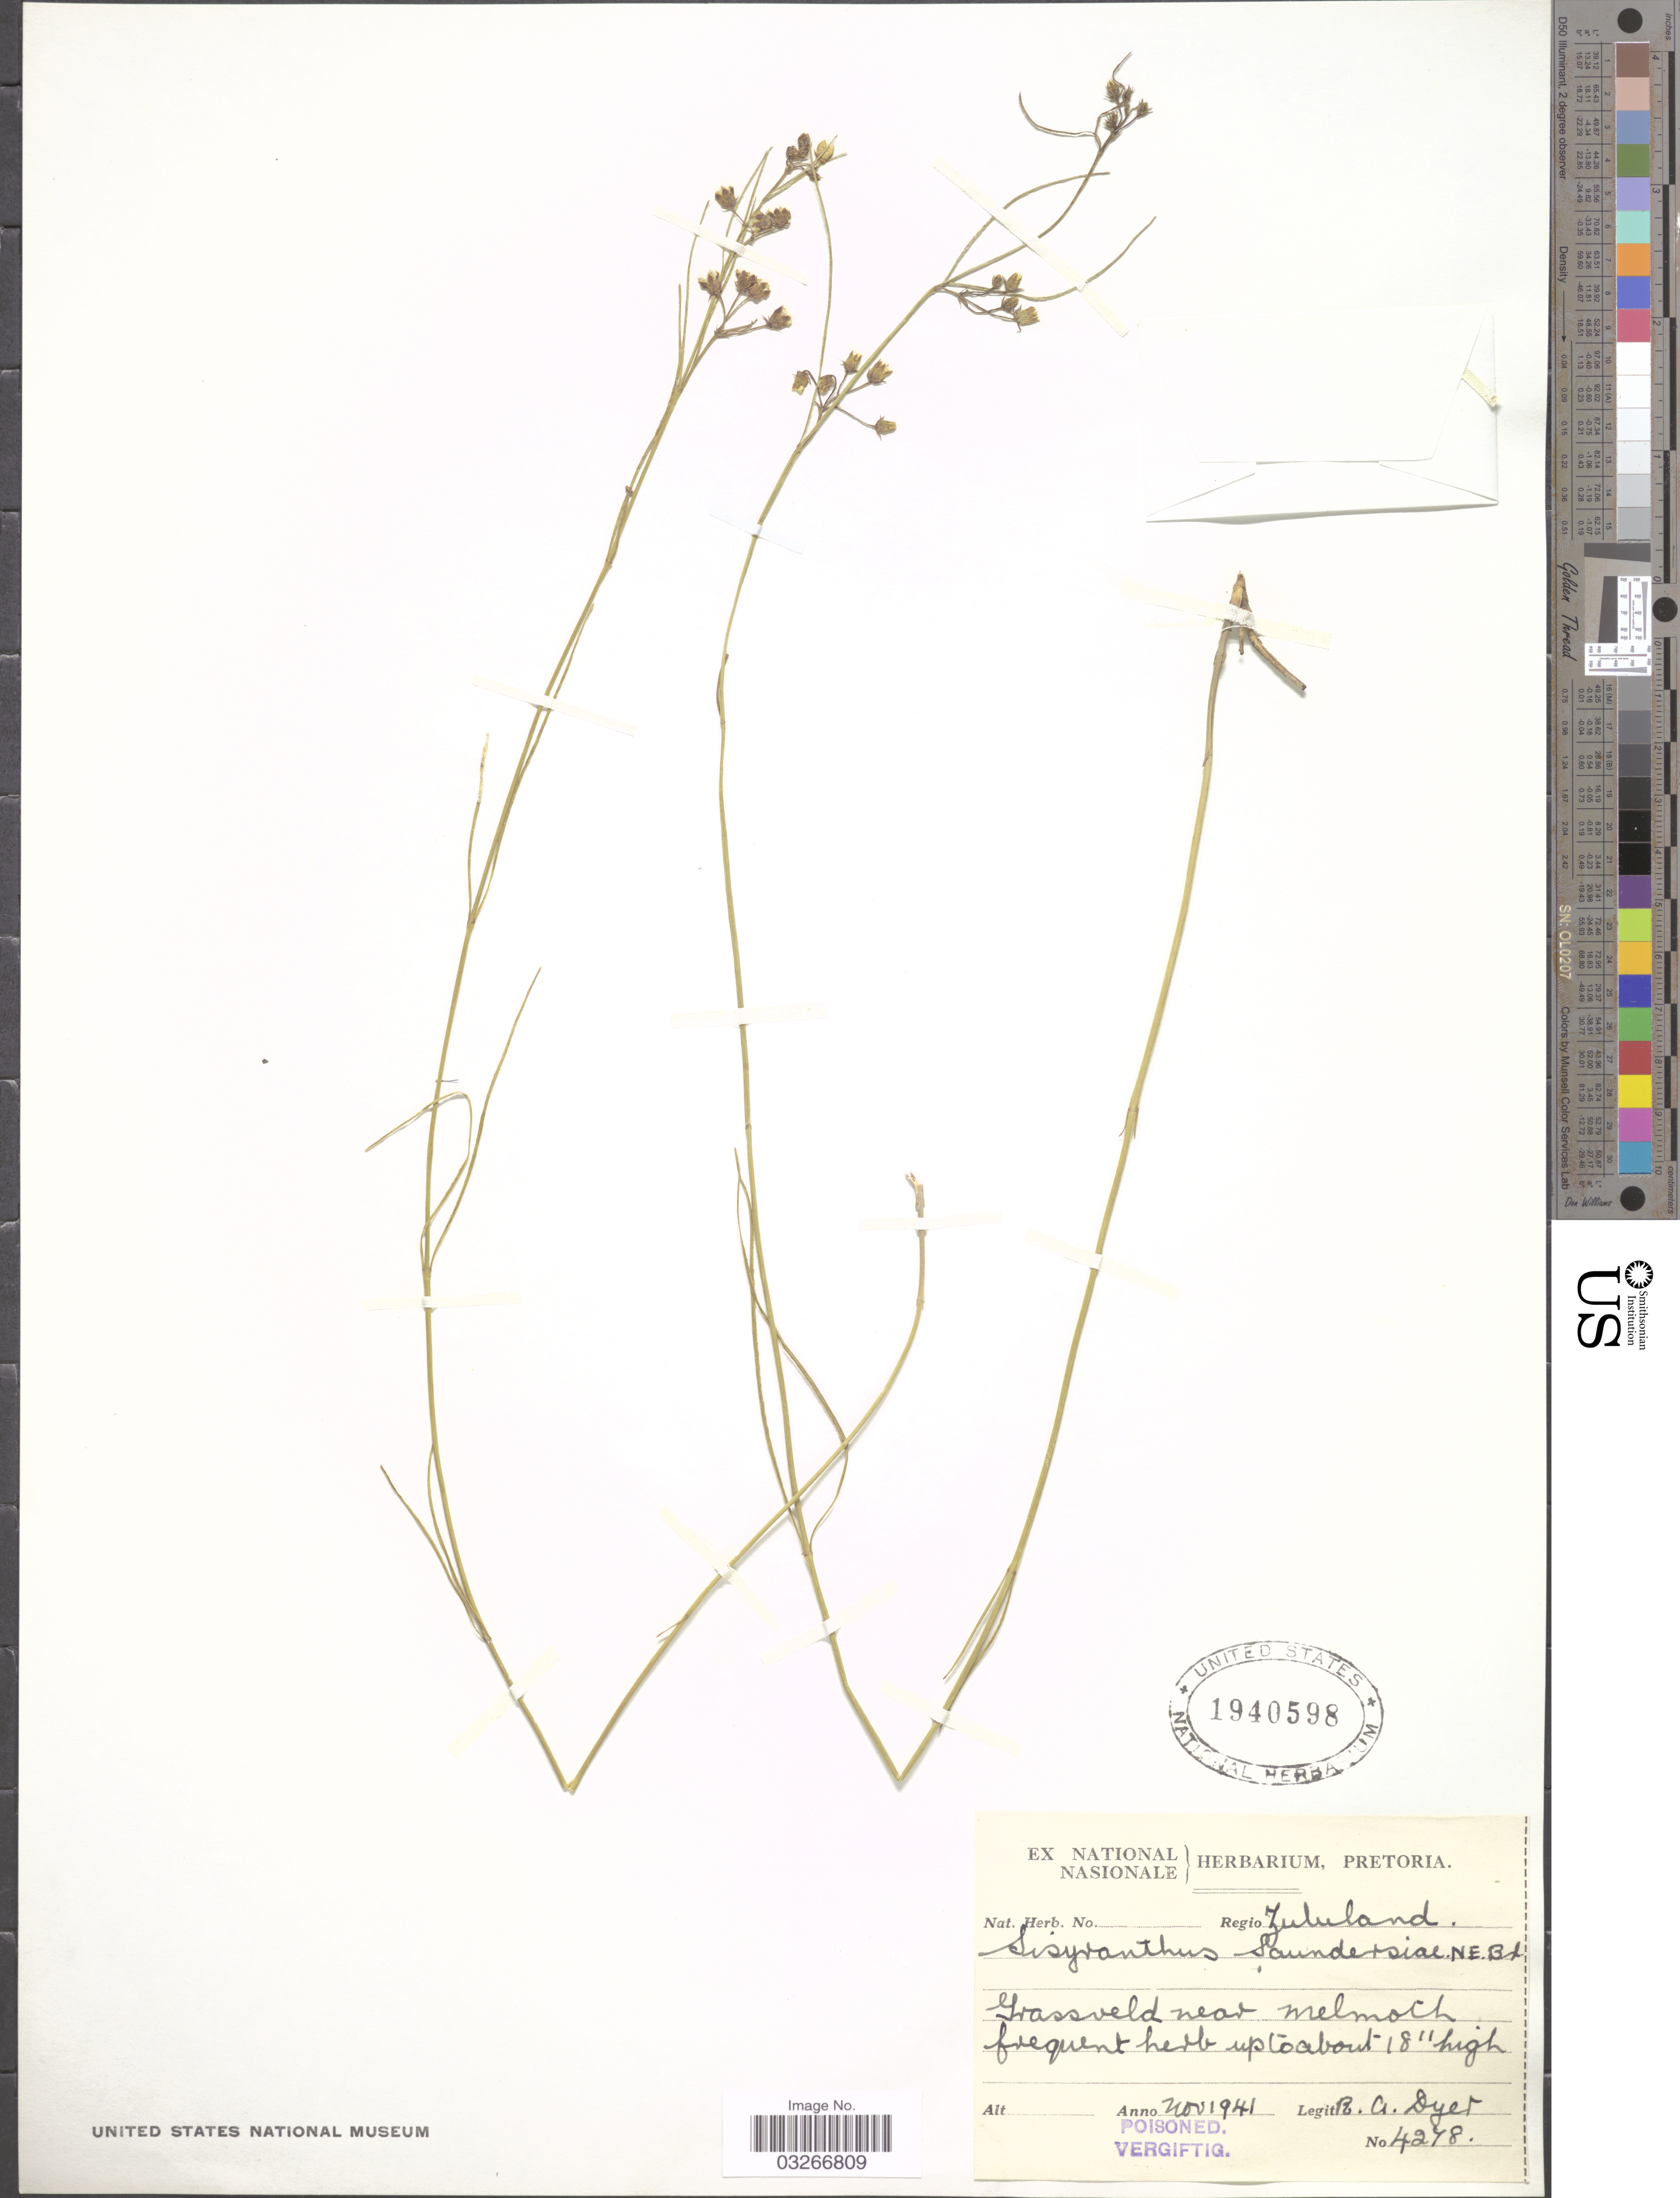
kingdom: Plantae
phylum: Tracheophyta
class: Magnoliopsida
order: Gentianales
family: Apocynaceae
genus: Sisyranthus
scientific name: Sisyranthus saundersiae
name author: N.E. Br.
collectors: R. A. Dyer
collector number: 4278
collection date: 1941-11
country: South Africa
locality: Regio Zululand. Grassveld near Melmoth.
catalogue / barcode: US 1940598